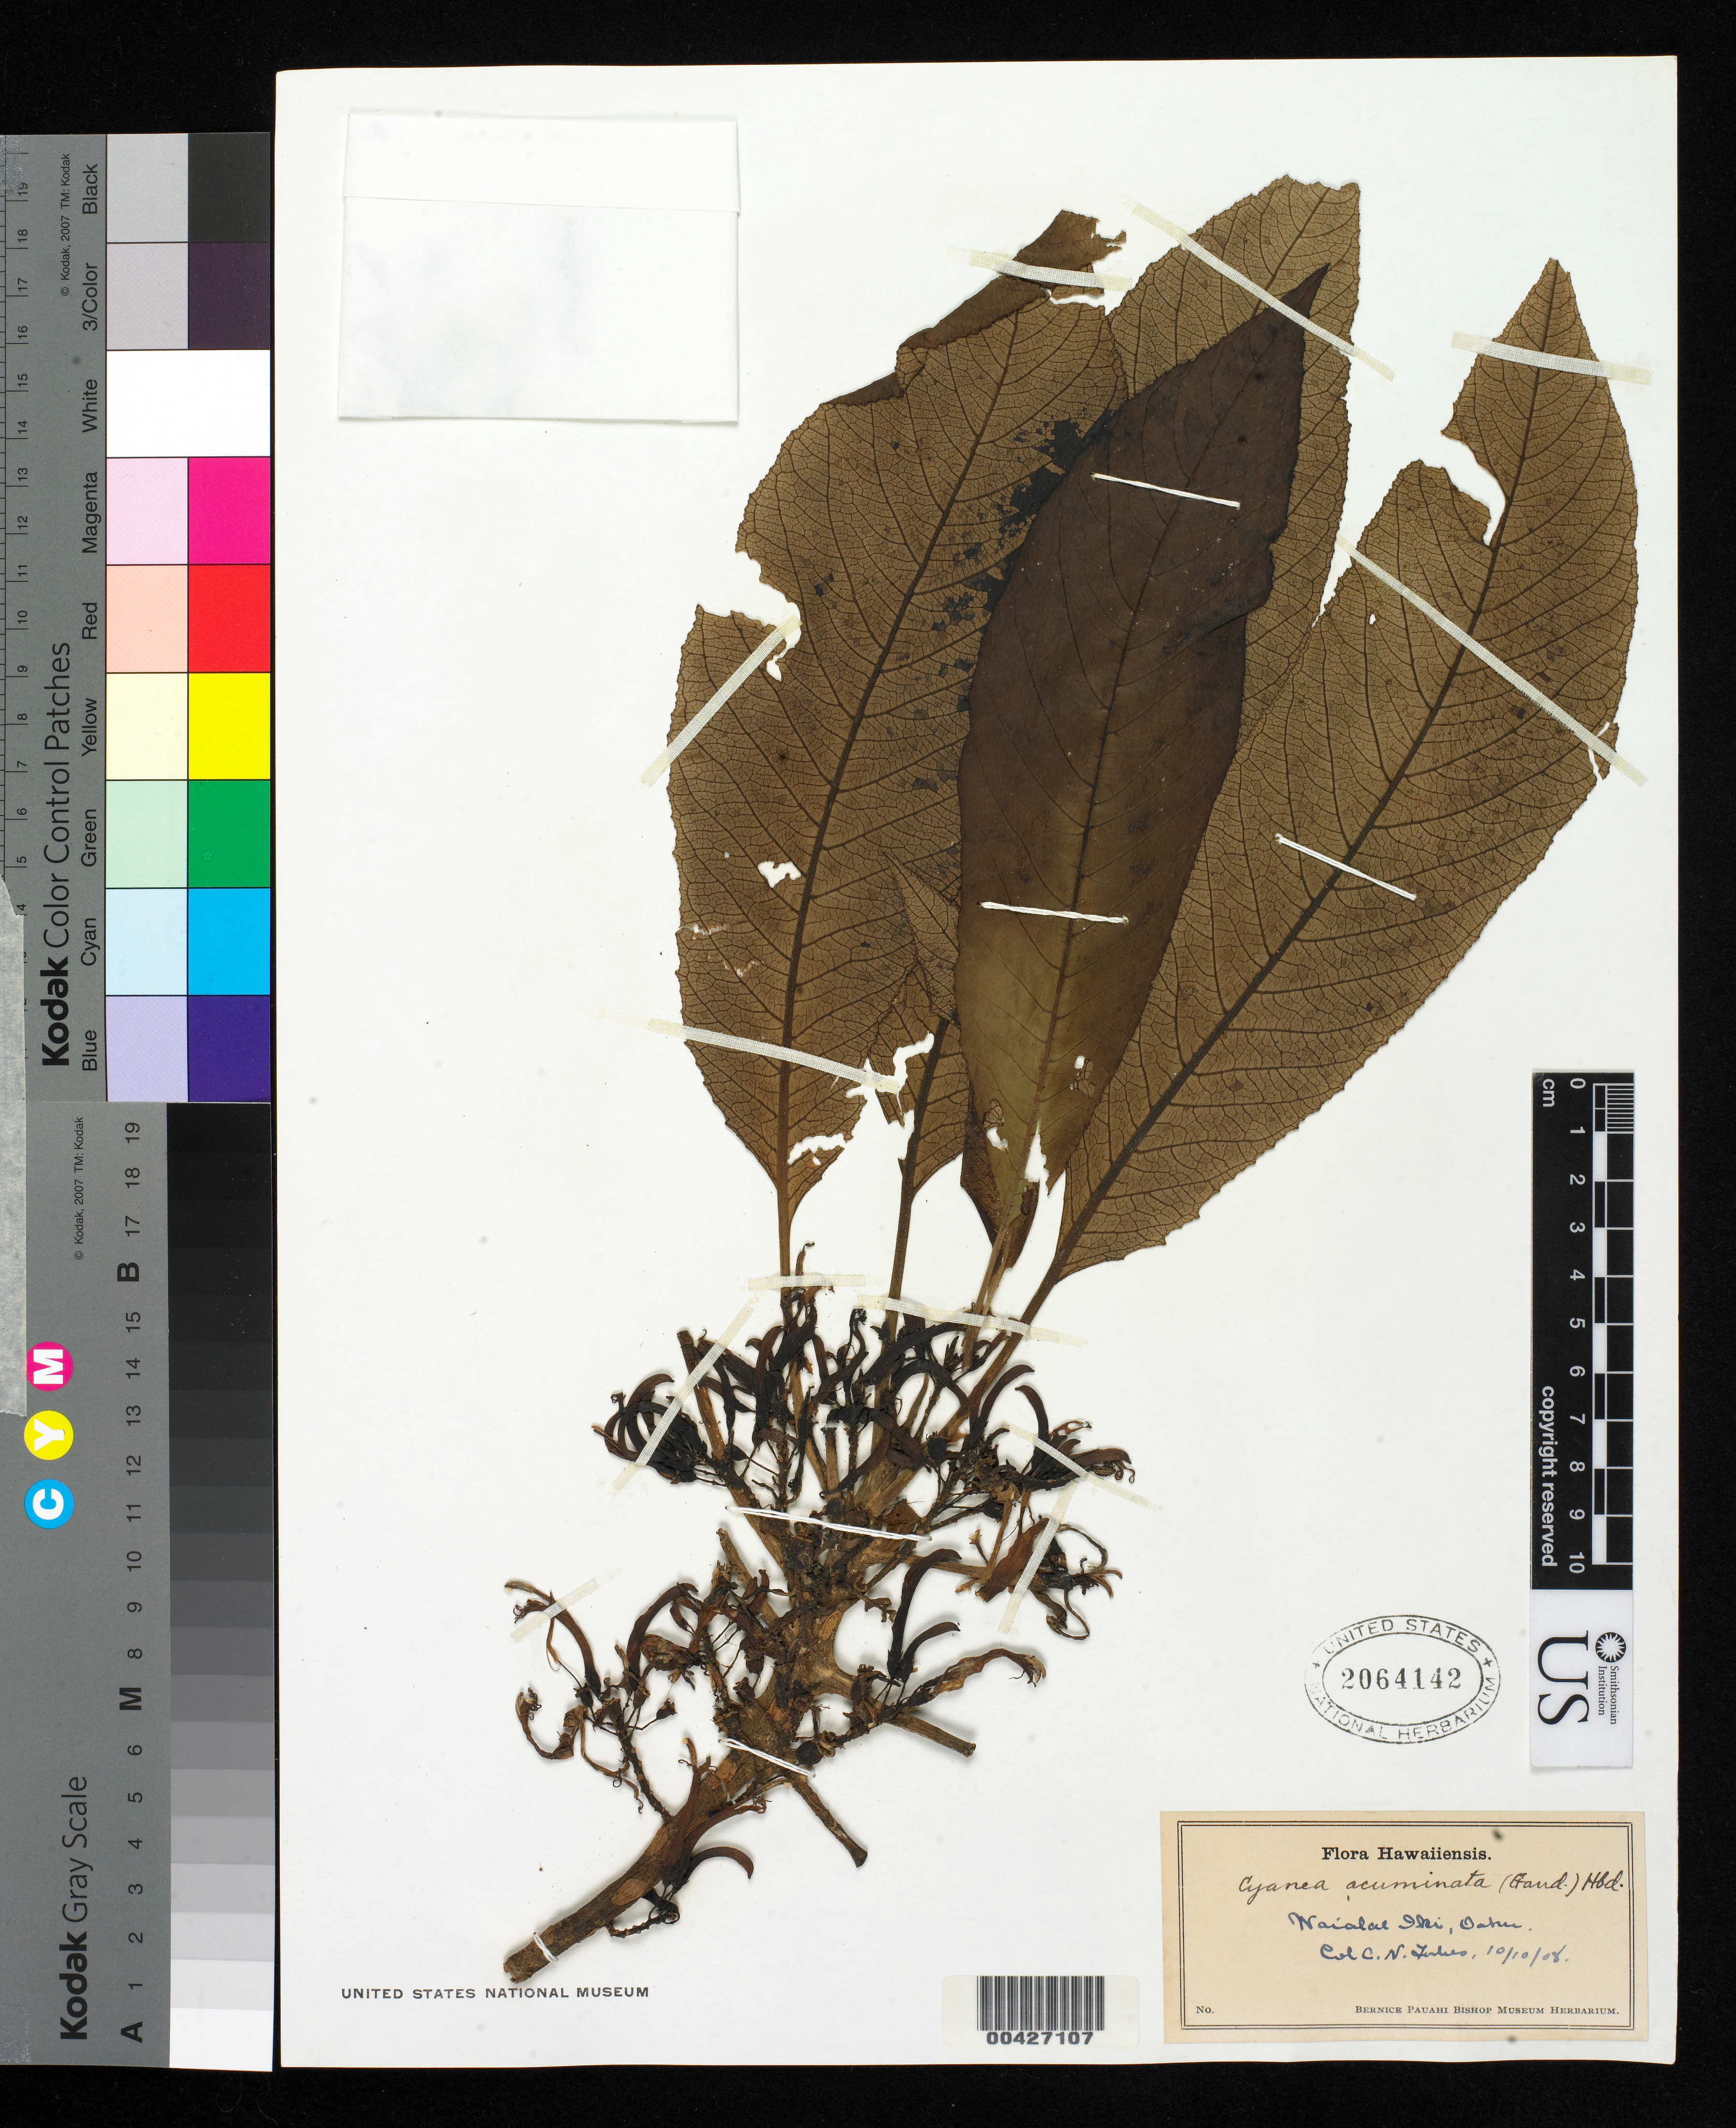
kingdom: Plantae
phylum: Tracheophyta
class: Magnoliopsida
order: Asterales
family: Campanulaceae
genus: Cyanea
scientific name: Cyanea acuminata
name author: (Gaudich.) Hillebr.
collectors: C. N. Forbes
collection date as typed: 10 Oct 1908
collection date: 1908-10-10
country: United States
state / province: Hawaii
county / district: Honolulu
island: Oahu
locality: Wailae Iki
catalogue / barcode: US 2064142